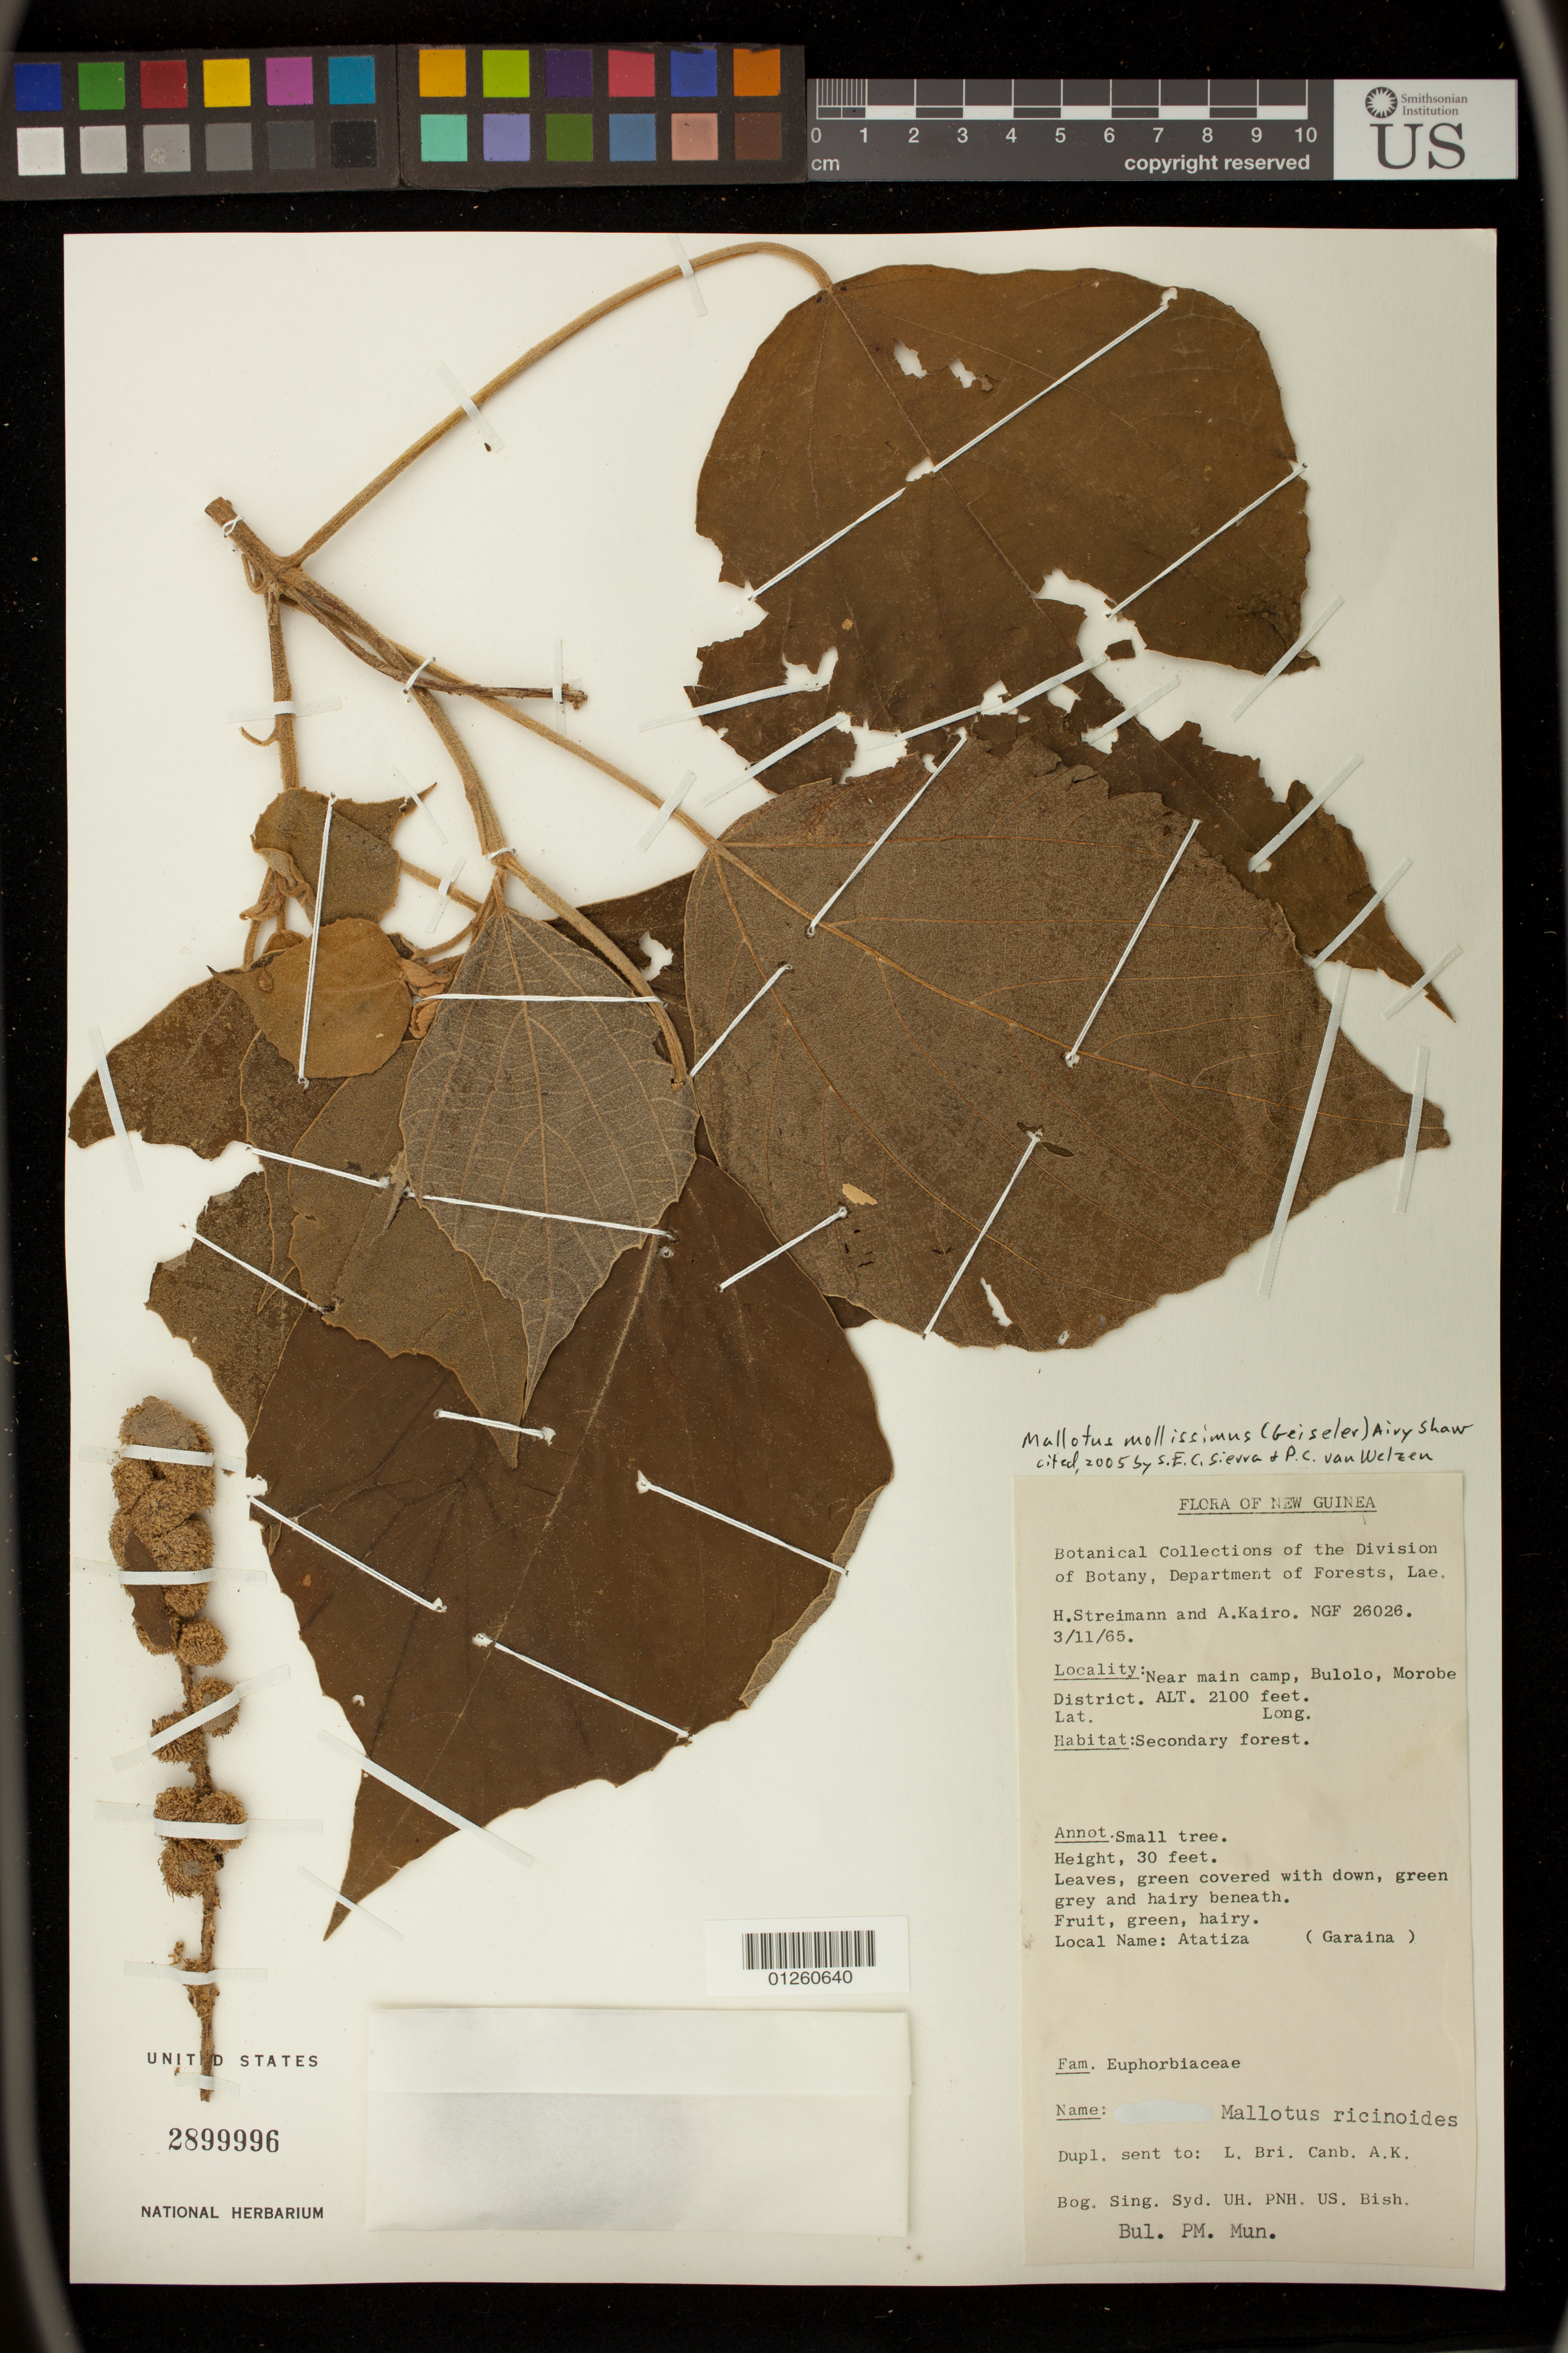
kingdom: Plantae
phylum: Tracheophyta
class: Magnoliopsida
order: Malpighiales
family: Euphorbiaceae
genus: Mallotus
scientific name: Mallotus mollissimus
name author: (Geiseler) Airy Shaw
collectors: H. Streimann & A. Kairo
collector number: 26026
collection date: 1965-03-11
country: Papua New Guinea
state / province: Morobe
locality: Near main camp, Bulolo.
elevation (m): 640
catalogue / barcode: US 2899996